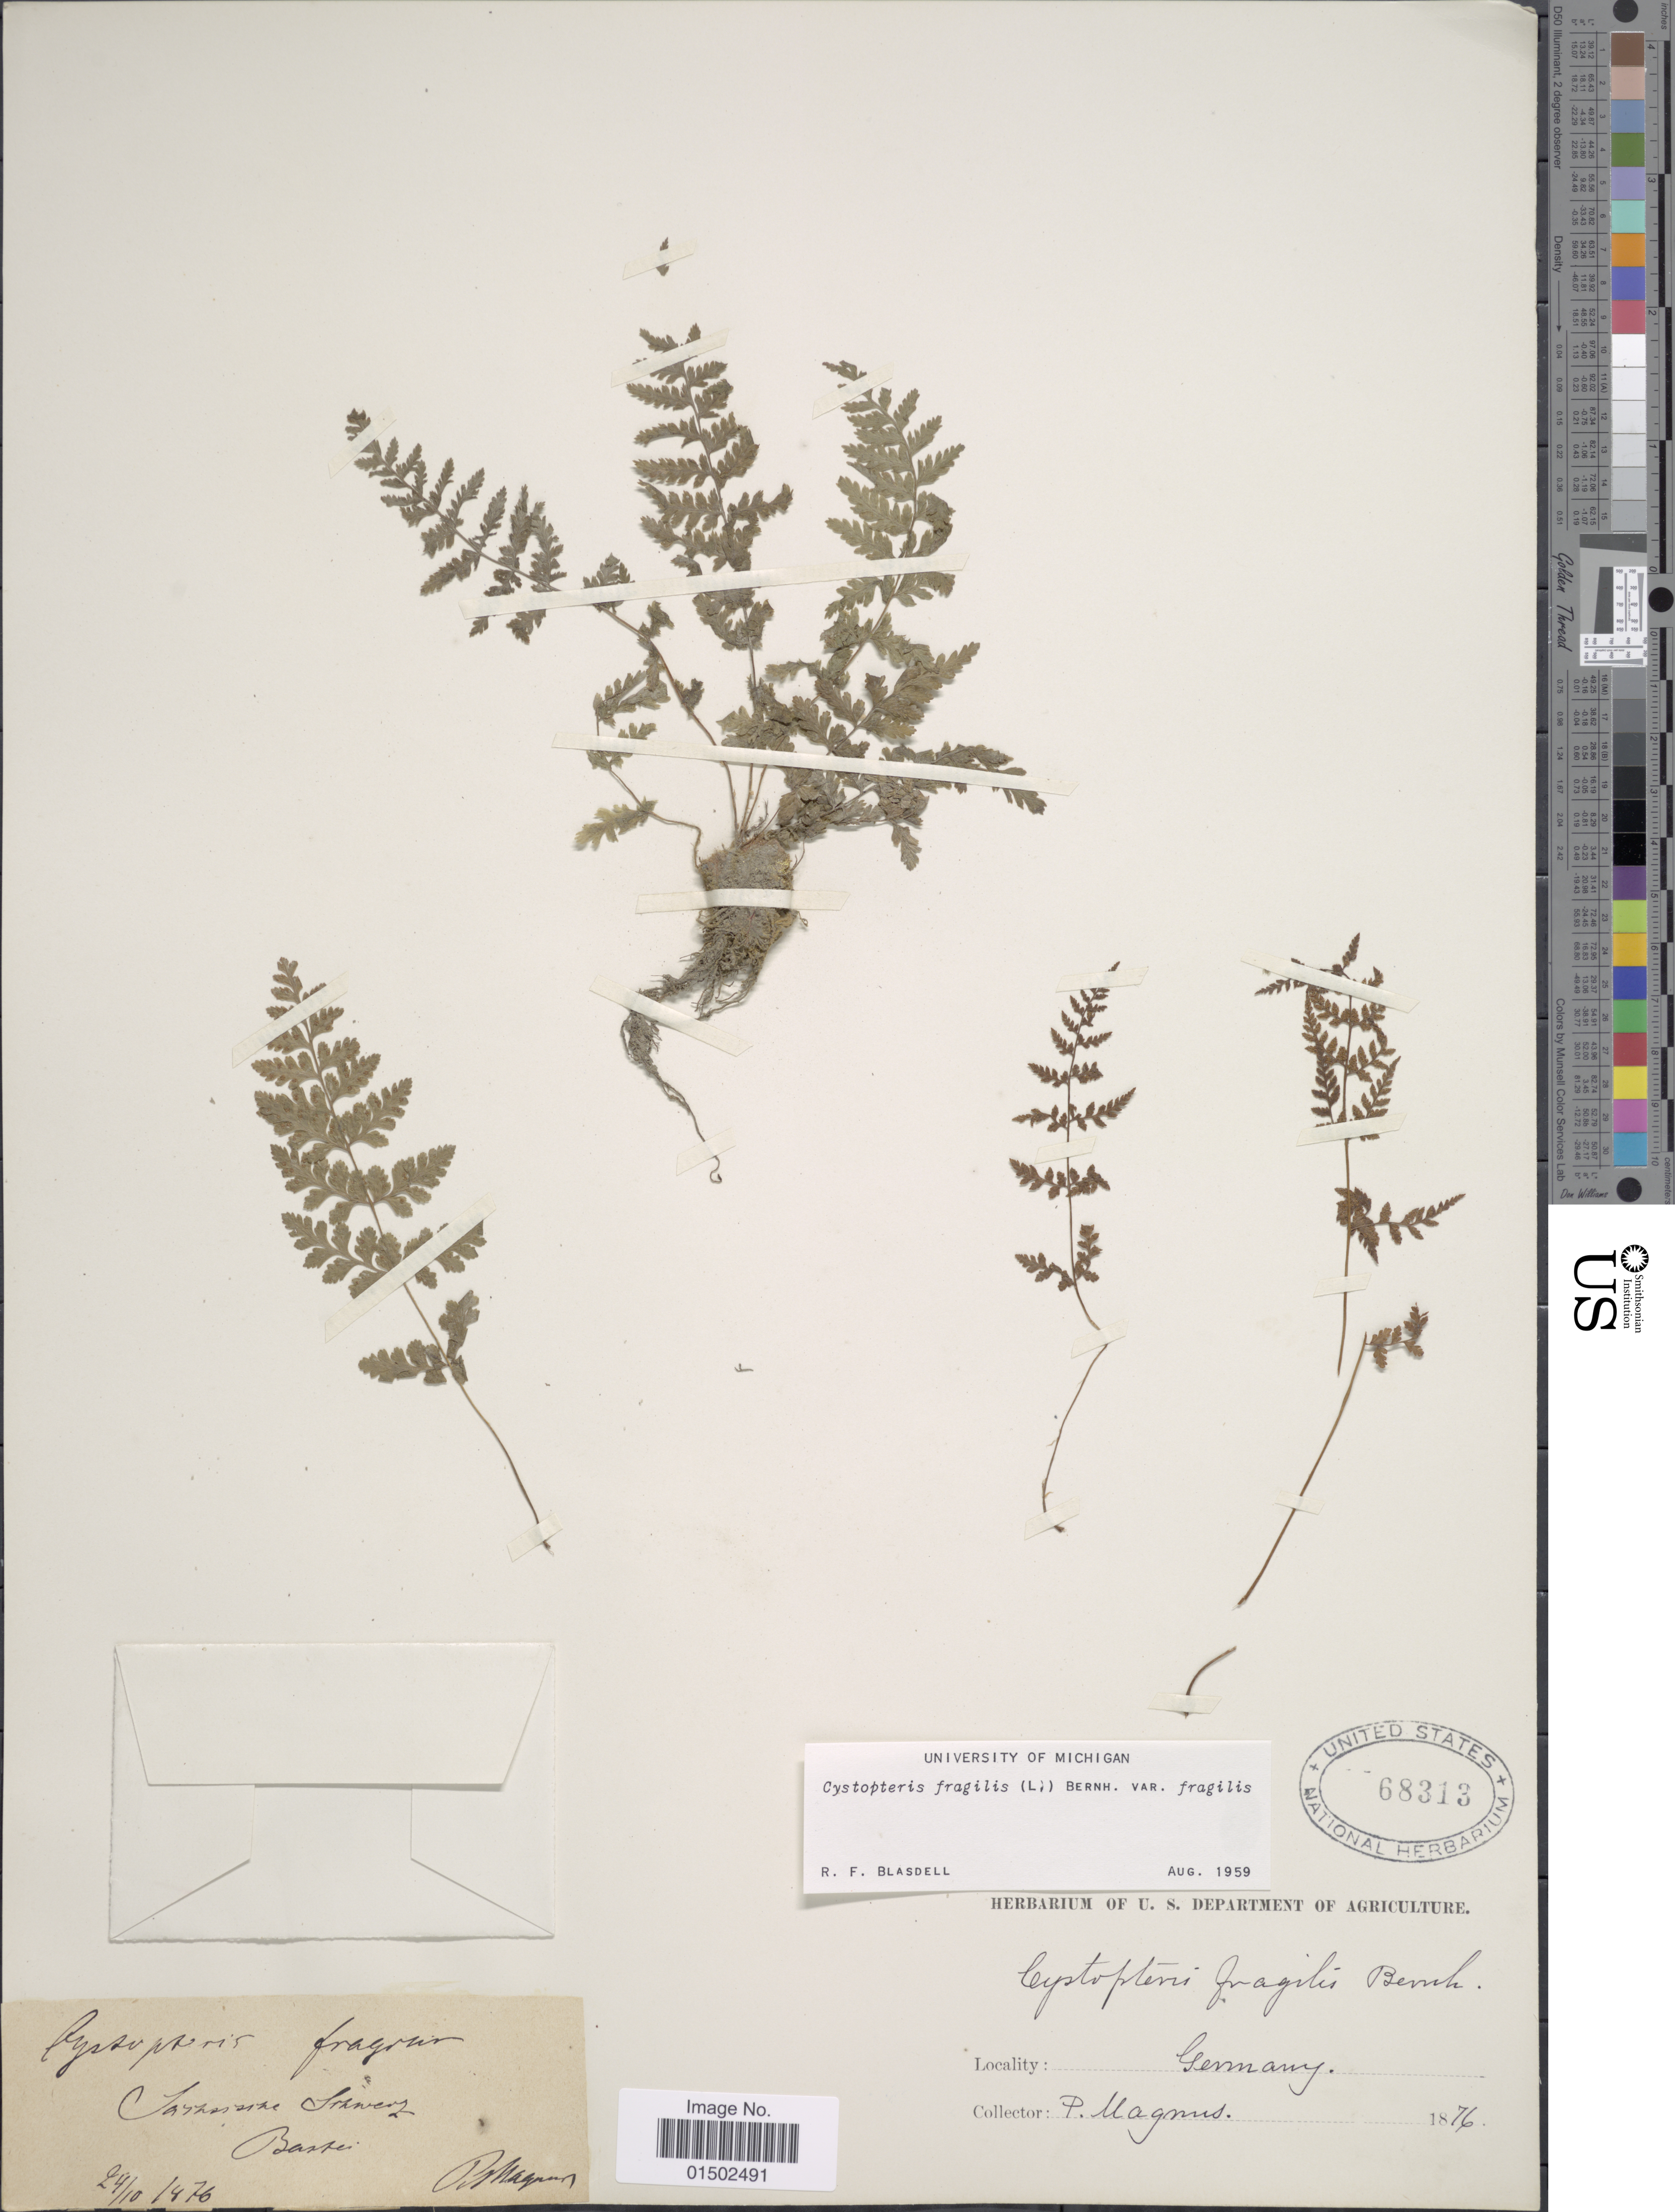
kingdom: Plantae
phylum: Tracheophyta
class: Polypodiopsida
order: Polypodiales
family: Cystopteridaceae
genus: Cystopteris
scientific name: Cystopteris fragilis var. fragilis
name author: (L.) Bernh.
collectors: P. W. Magnus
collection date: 1876-10-24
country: Germany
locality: Jazzaste Frenny, Schweiz [interpreted]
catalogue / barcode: US 68313